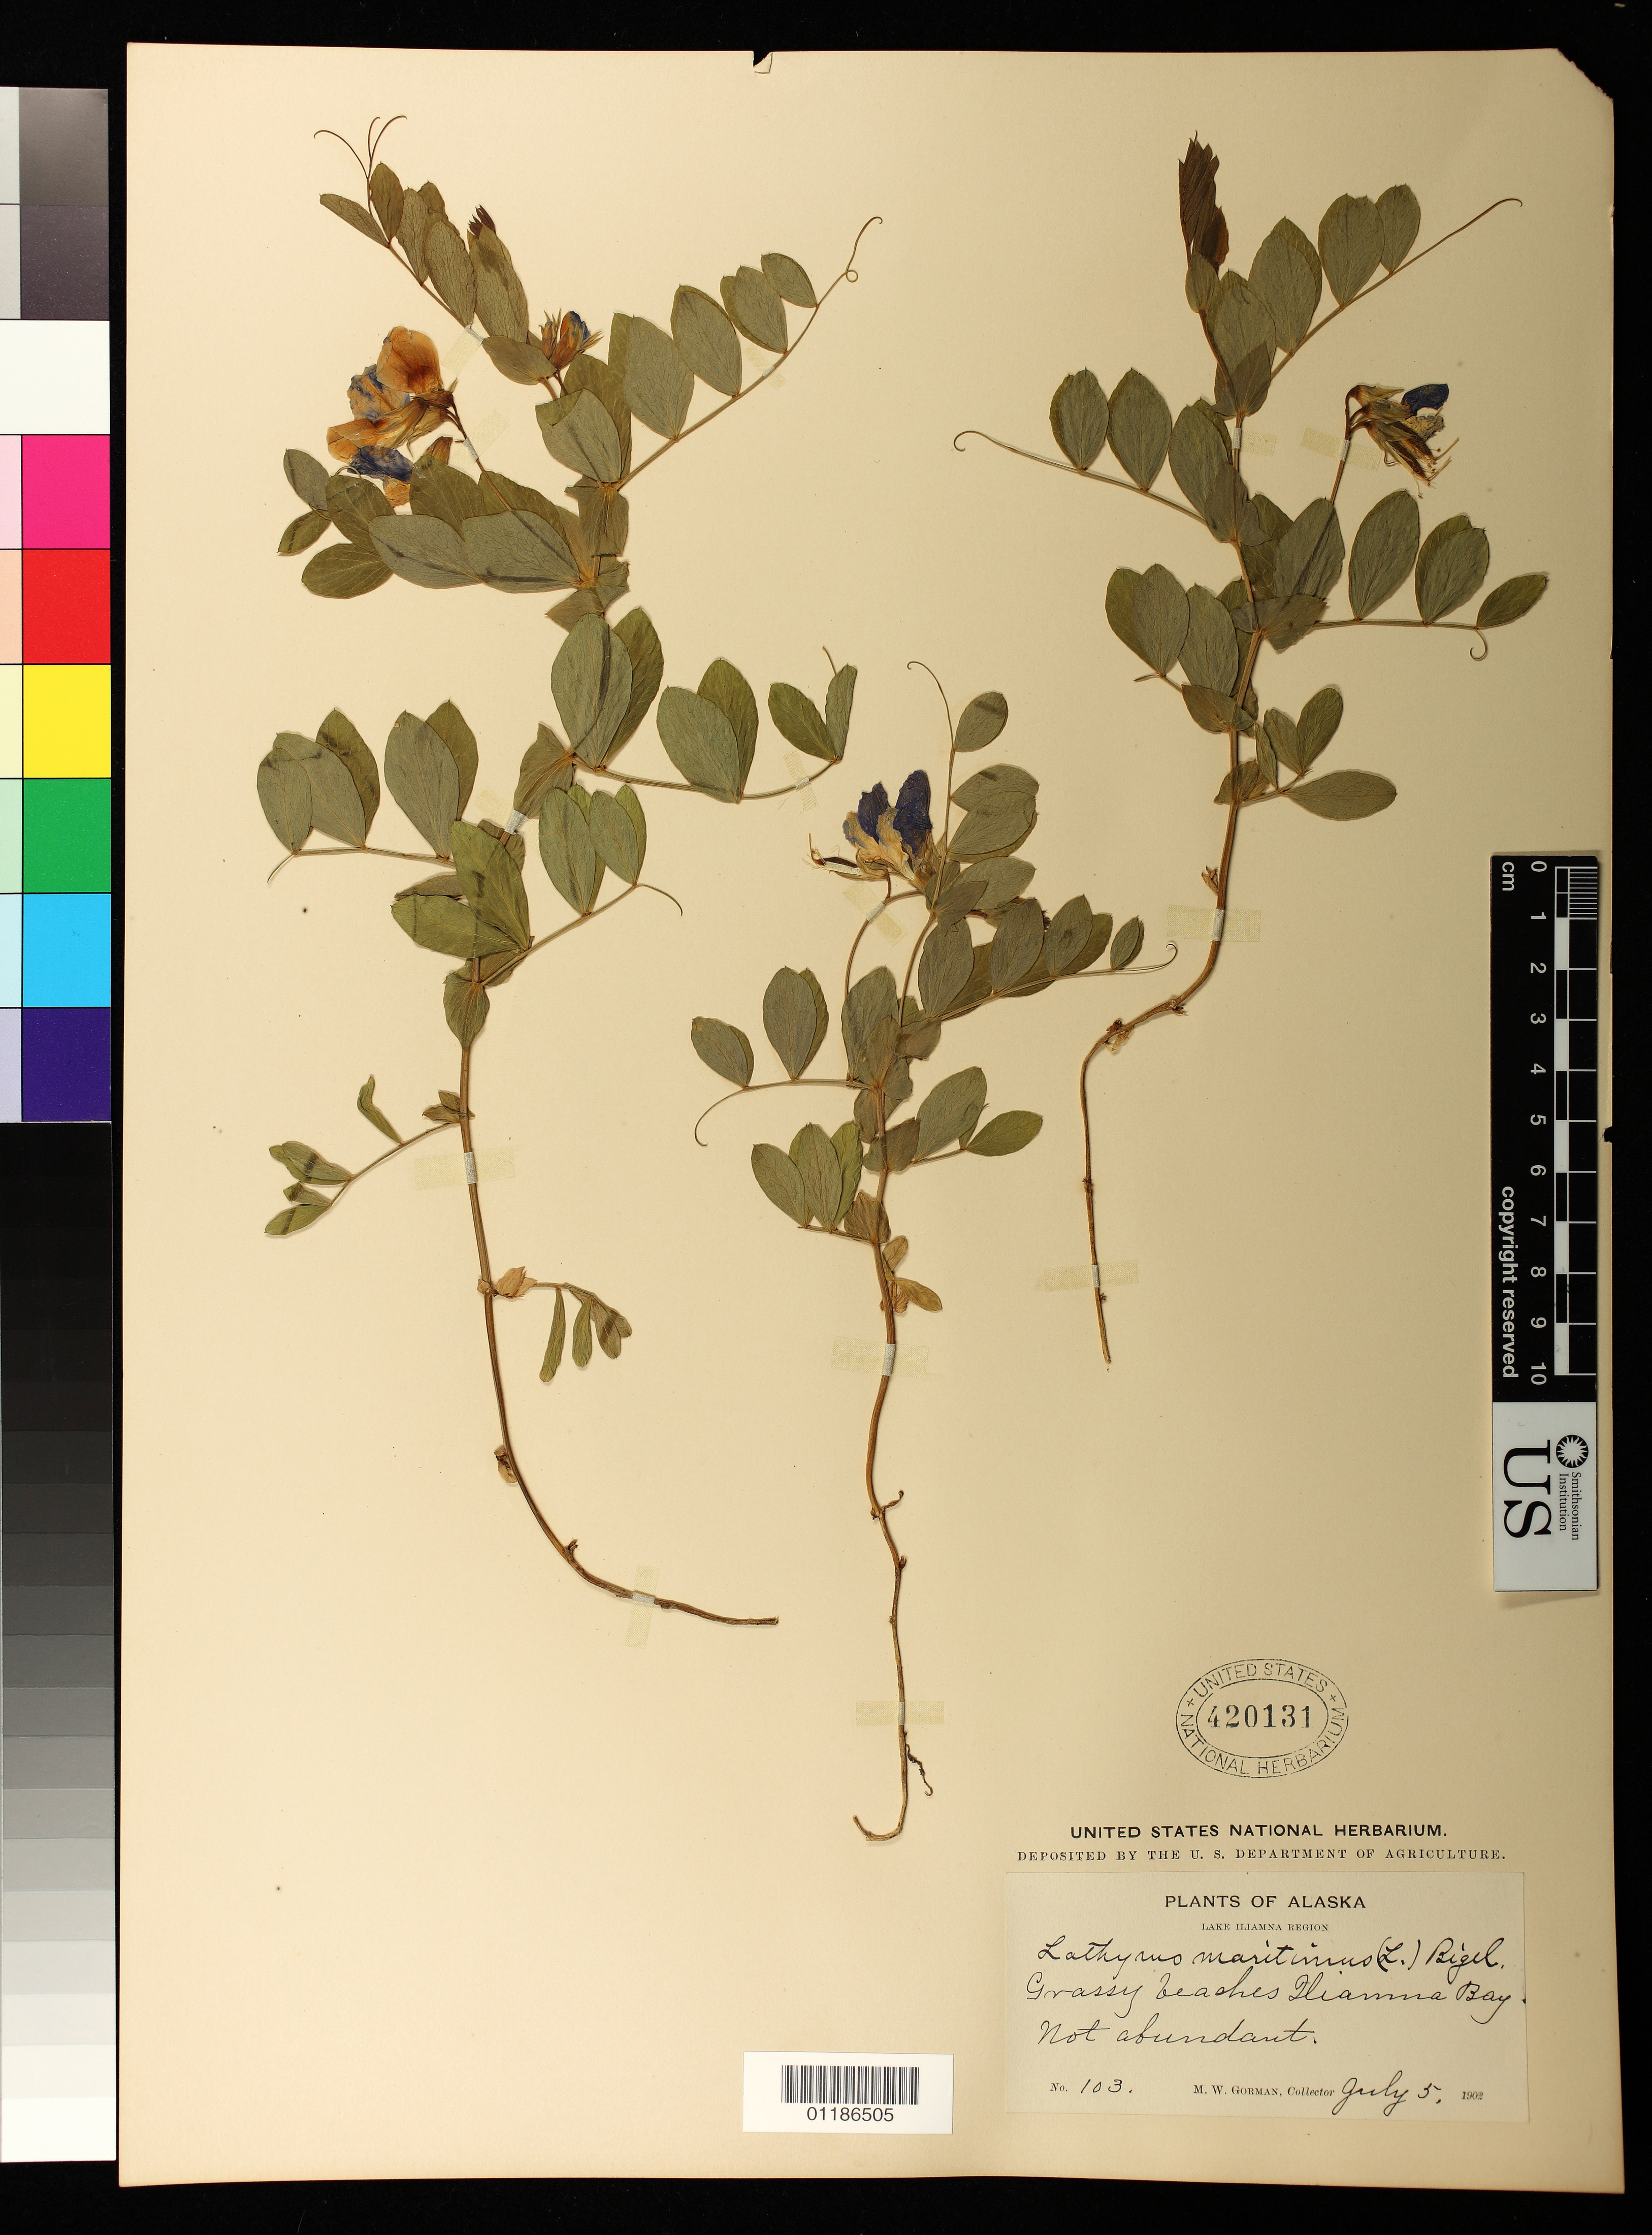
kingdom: Plantae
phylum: Tracheophyta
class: Magnoliopsida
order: Fabales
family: Fabaceae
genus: Lathyrus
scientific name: Lathyrus japonicus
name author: Willd.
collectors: M. W. Gorman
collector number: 103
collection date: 1902-07-05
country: United States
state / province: Alaska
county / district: Lake and Peninsula Borough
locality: Lake Iliamna Region. Grassy beaches Iliamna Bay. Not abundant.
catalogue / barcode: US 420131